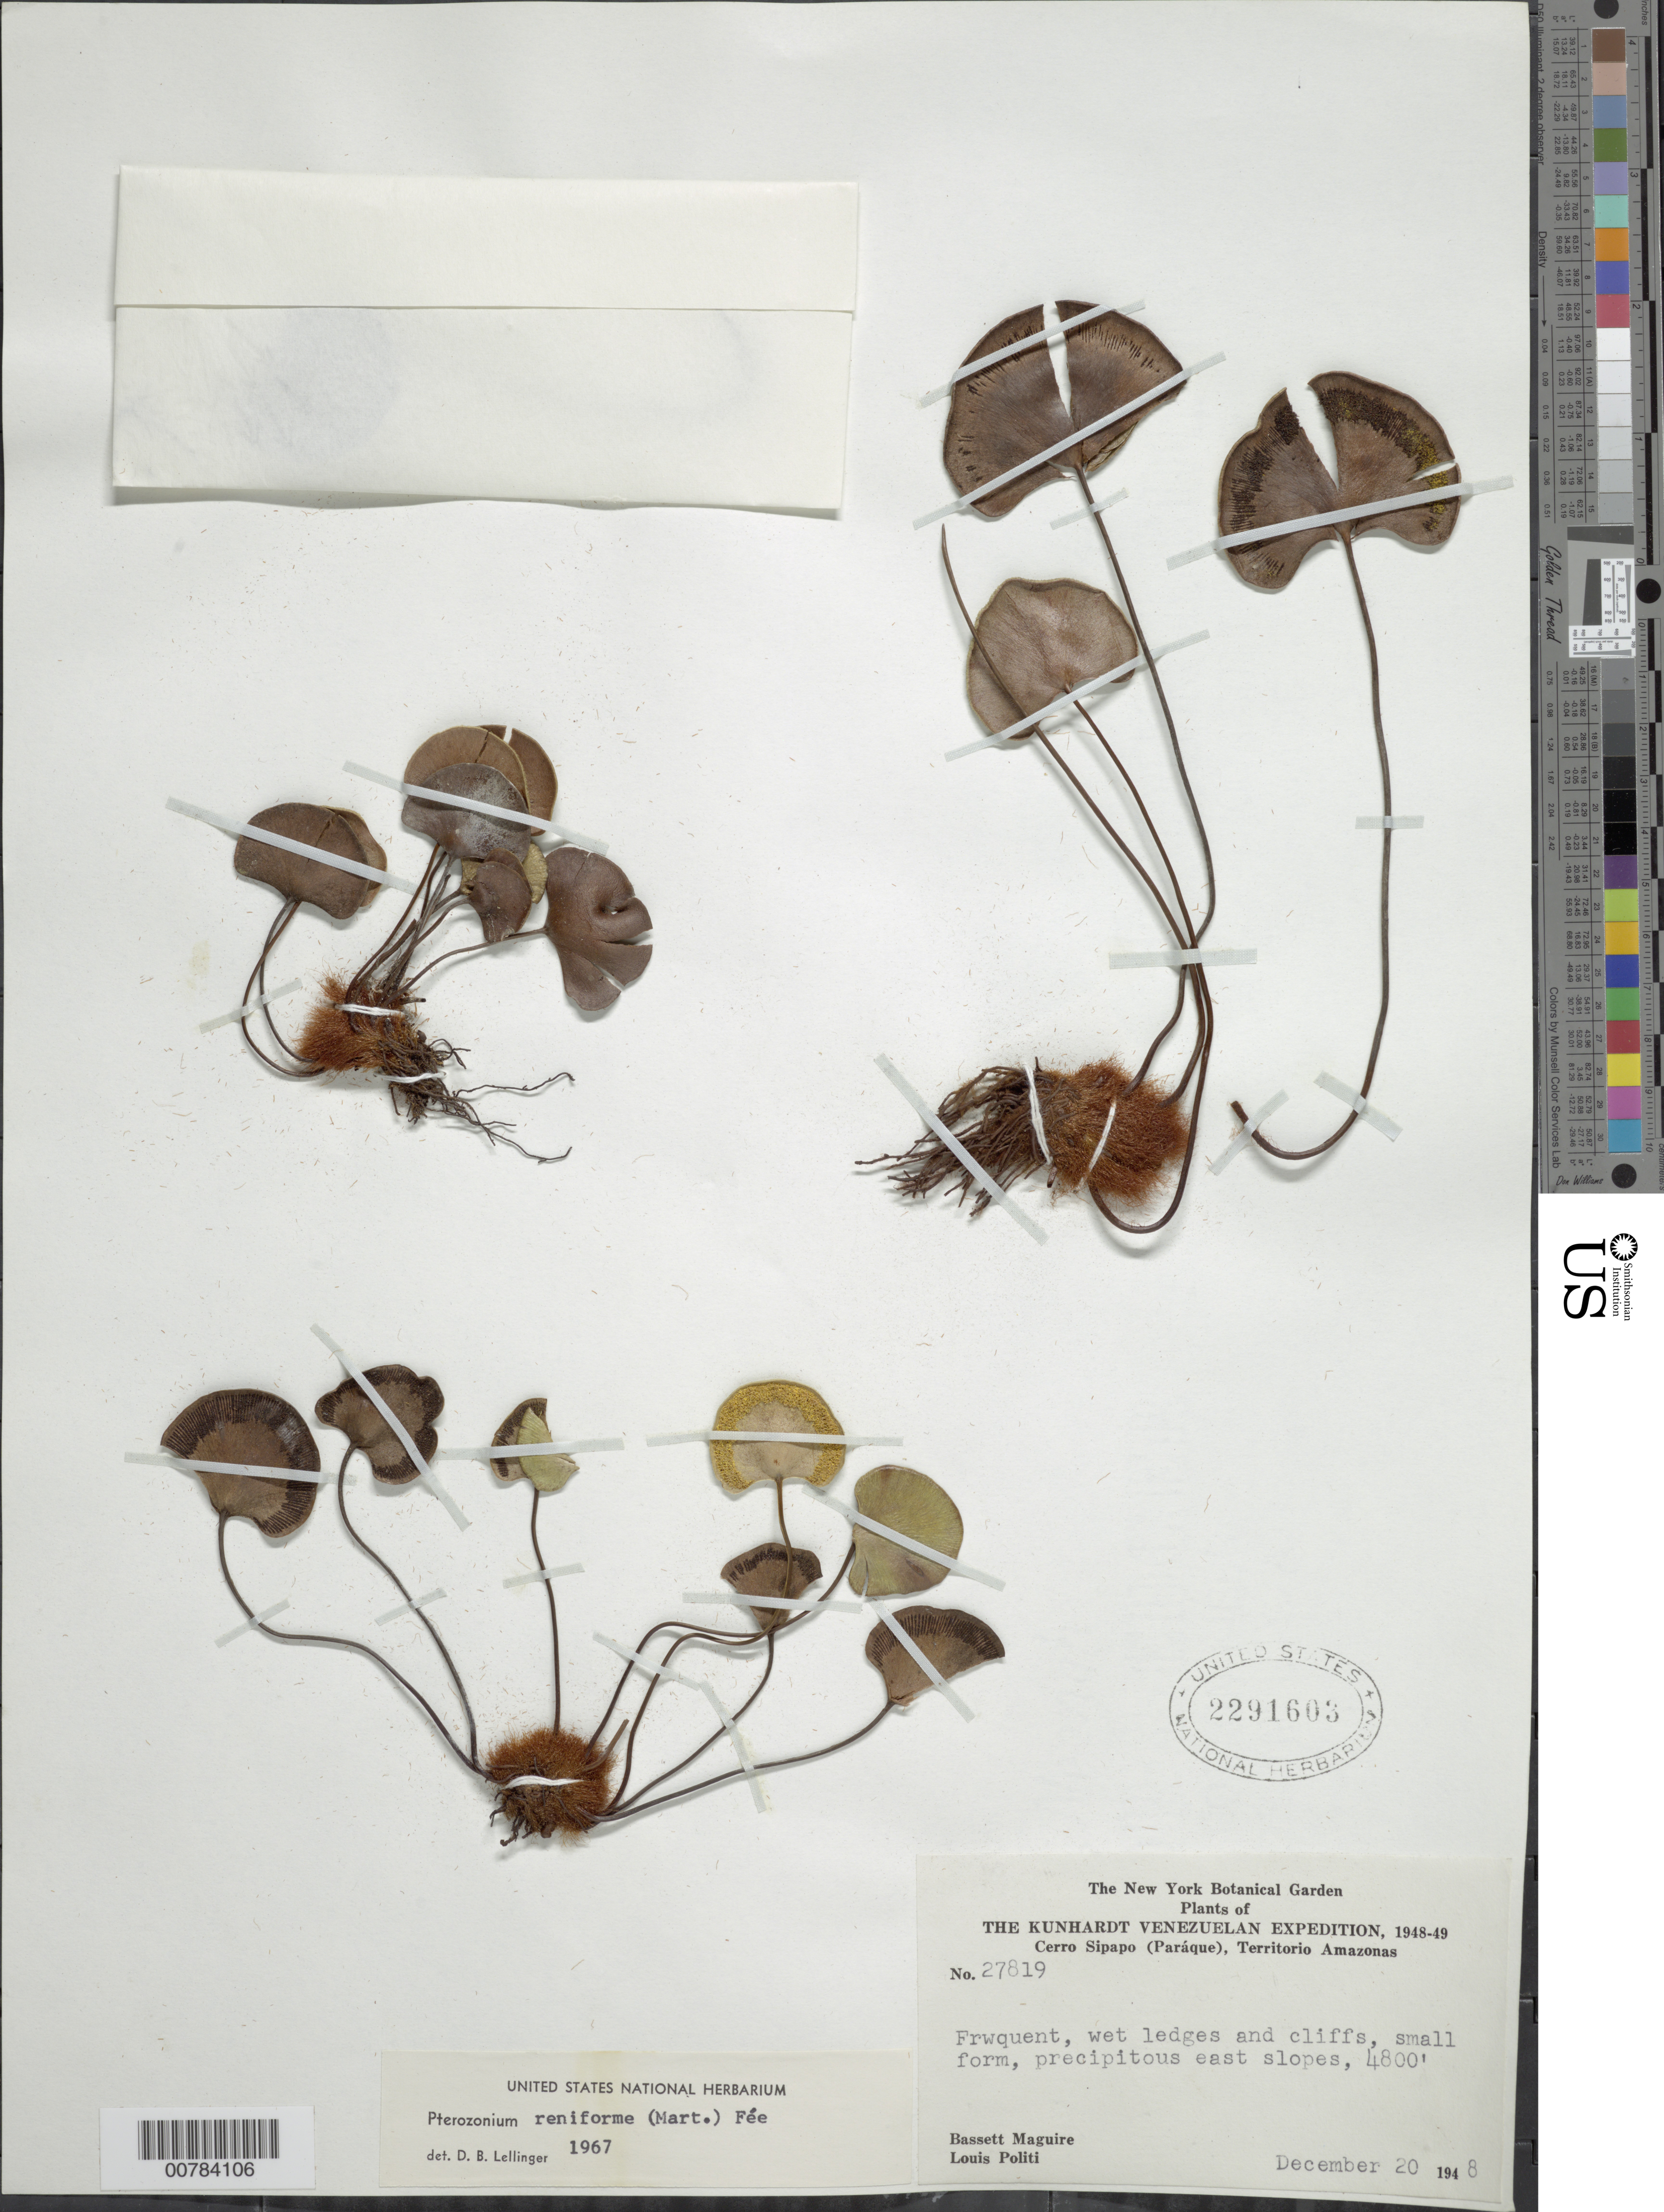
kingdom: Plantae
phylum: Tracheophyta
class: Polypodiopsida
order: Polypodiales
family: Pteridaceae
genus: Pterozonium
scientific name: Pterozonium reniforme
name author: (Mart.) Fée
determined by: Lellinger, David B., (BOT), Smithsonian Institution - National Museum of Natural History (UNITED STATES)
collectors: B. Maguire & L. Politi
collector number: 27819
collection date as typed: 20-Dec-48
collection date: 1948-12-20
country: Venezuela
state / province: Amazonas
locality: Cerro Sipapo (Paráque), E slopes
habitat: Wet ledges and cliffs, precipitous slopes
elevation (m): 1463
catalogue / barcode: US 2291603